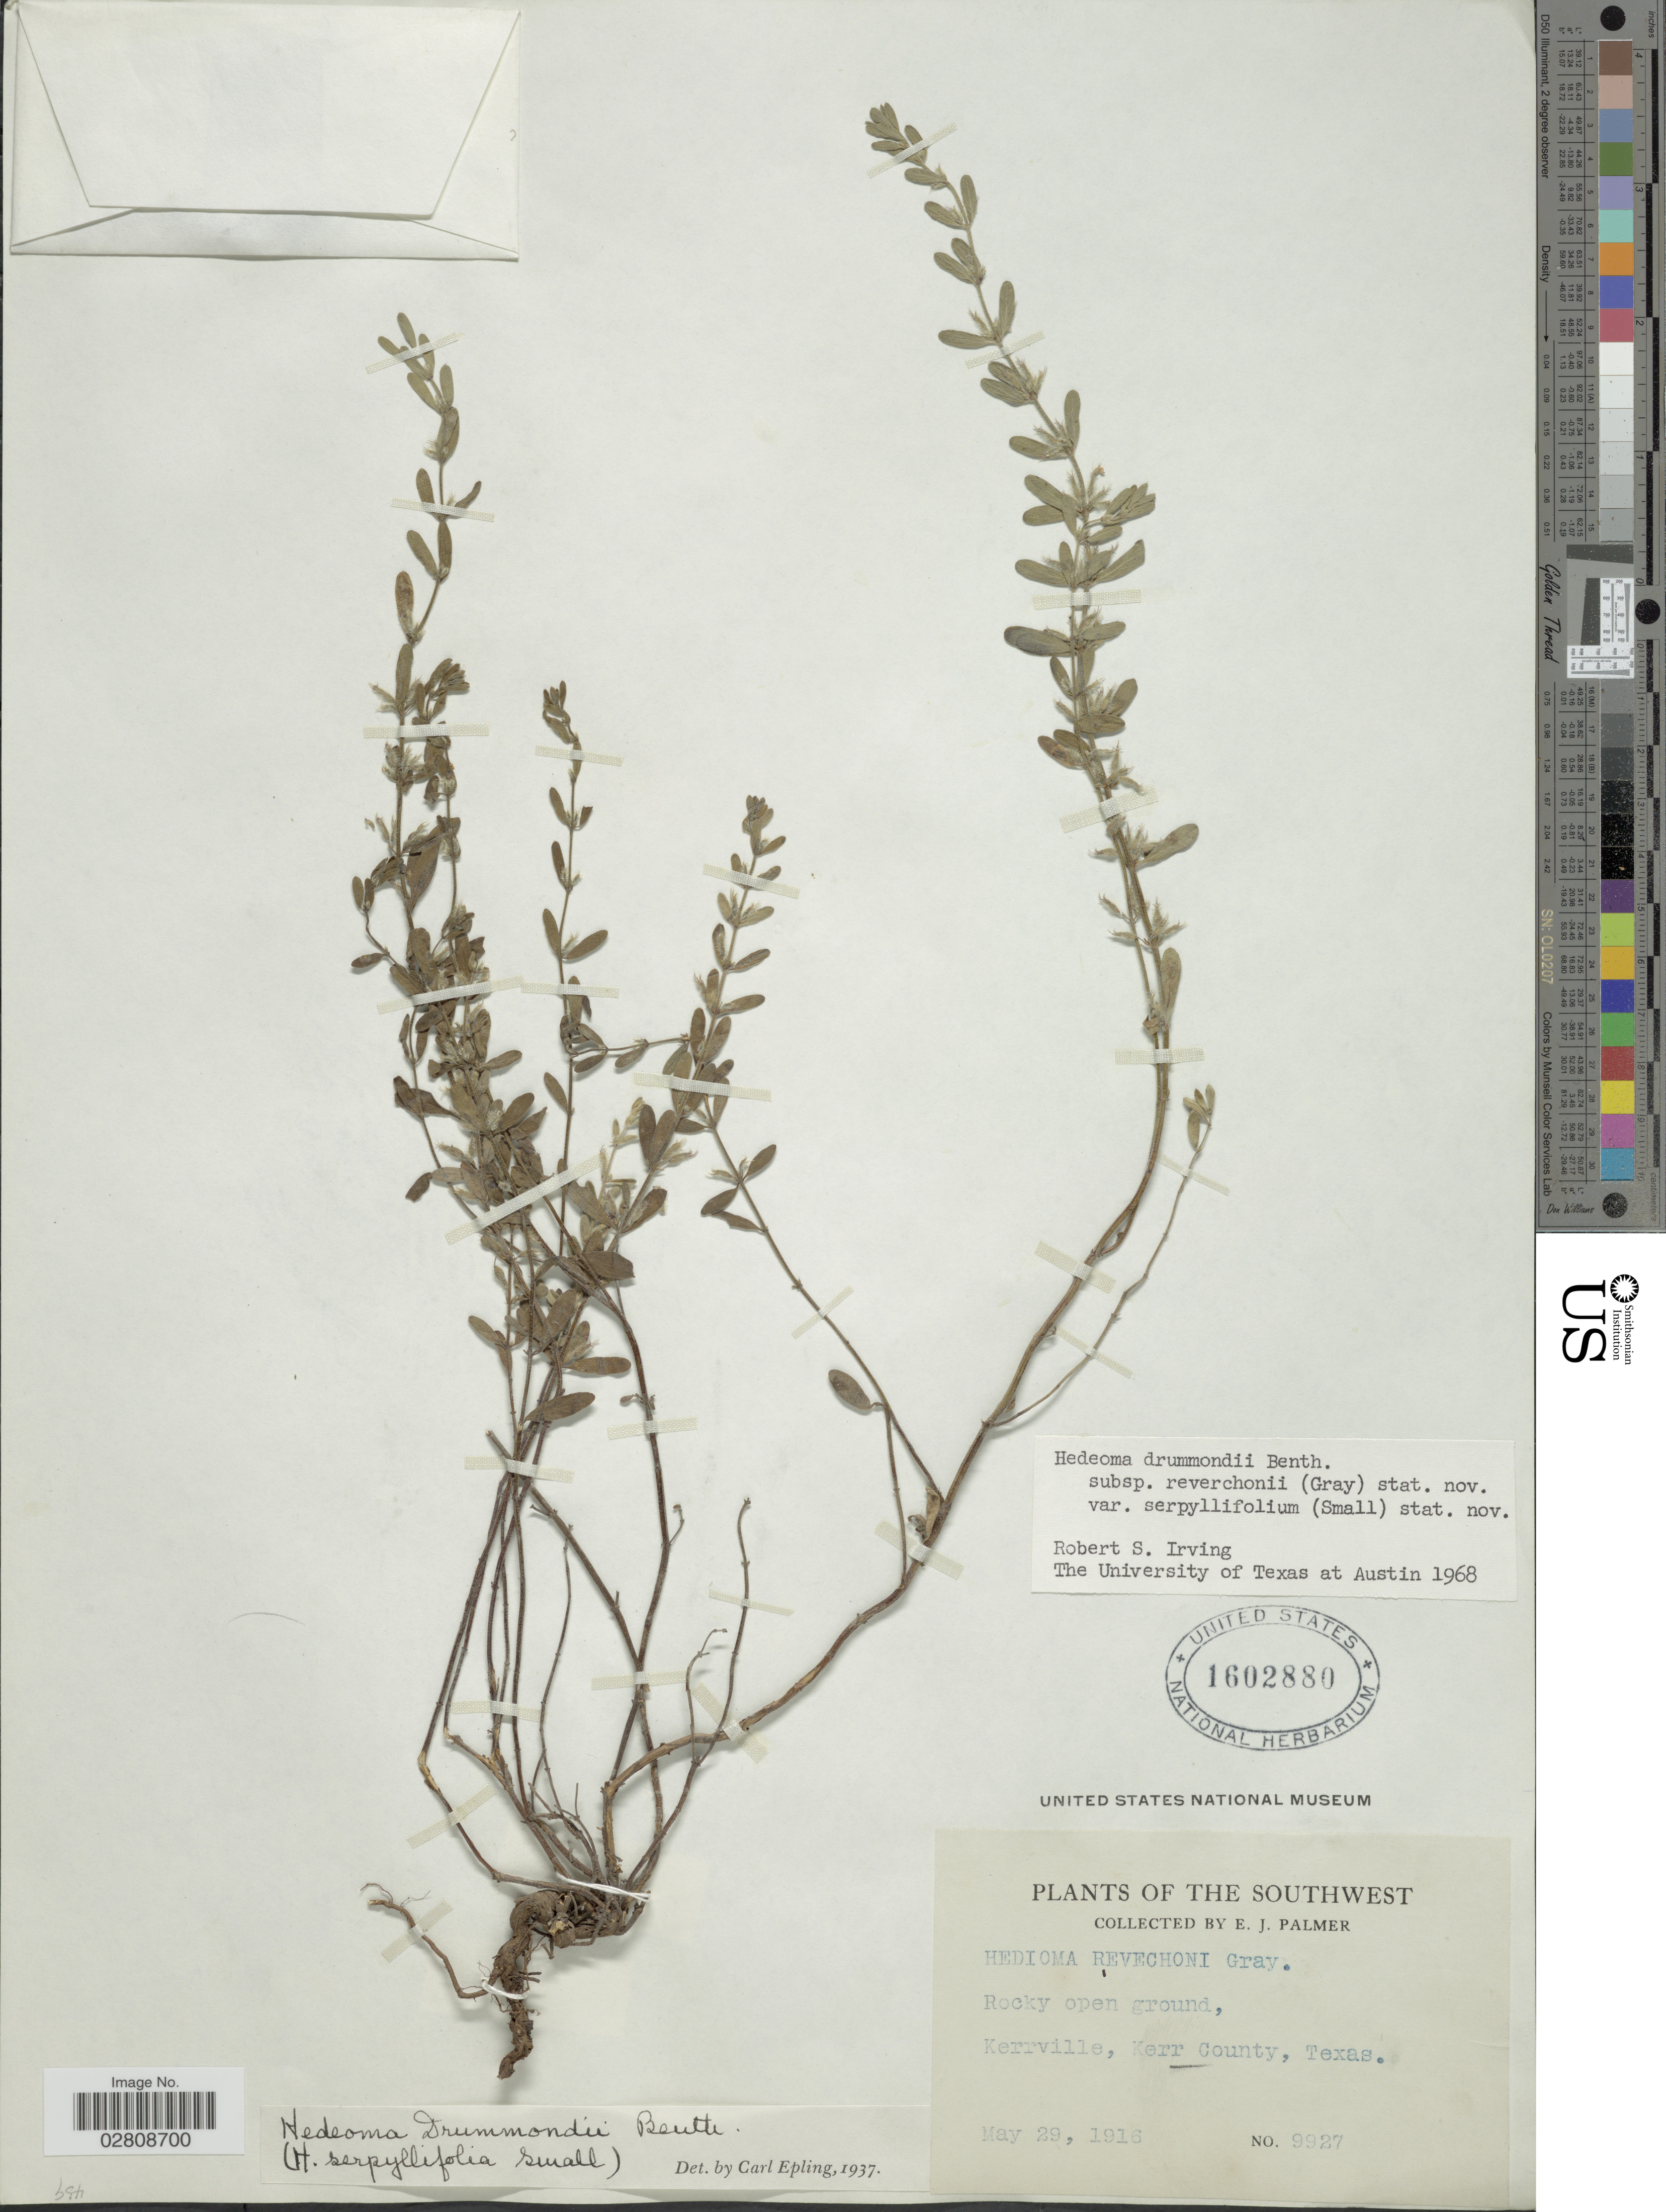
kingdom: Plantae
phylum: Tracheophyta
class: Magnoliopsida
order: Lamiales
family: Lamiaceae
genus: Hedeoma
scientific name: Hedeoma drummondii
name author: Benth.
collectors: E. J. Palmer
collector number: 9927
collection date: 1916-05-29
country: United States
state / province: Texas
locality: Southwest. Kerrville, Kerr County.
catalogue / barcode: US 1602880